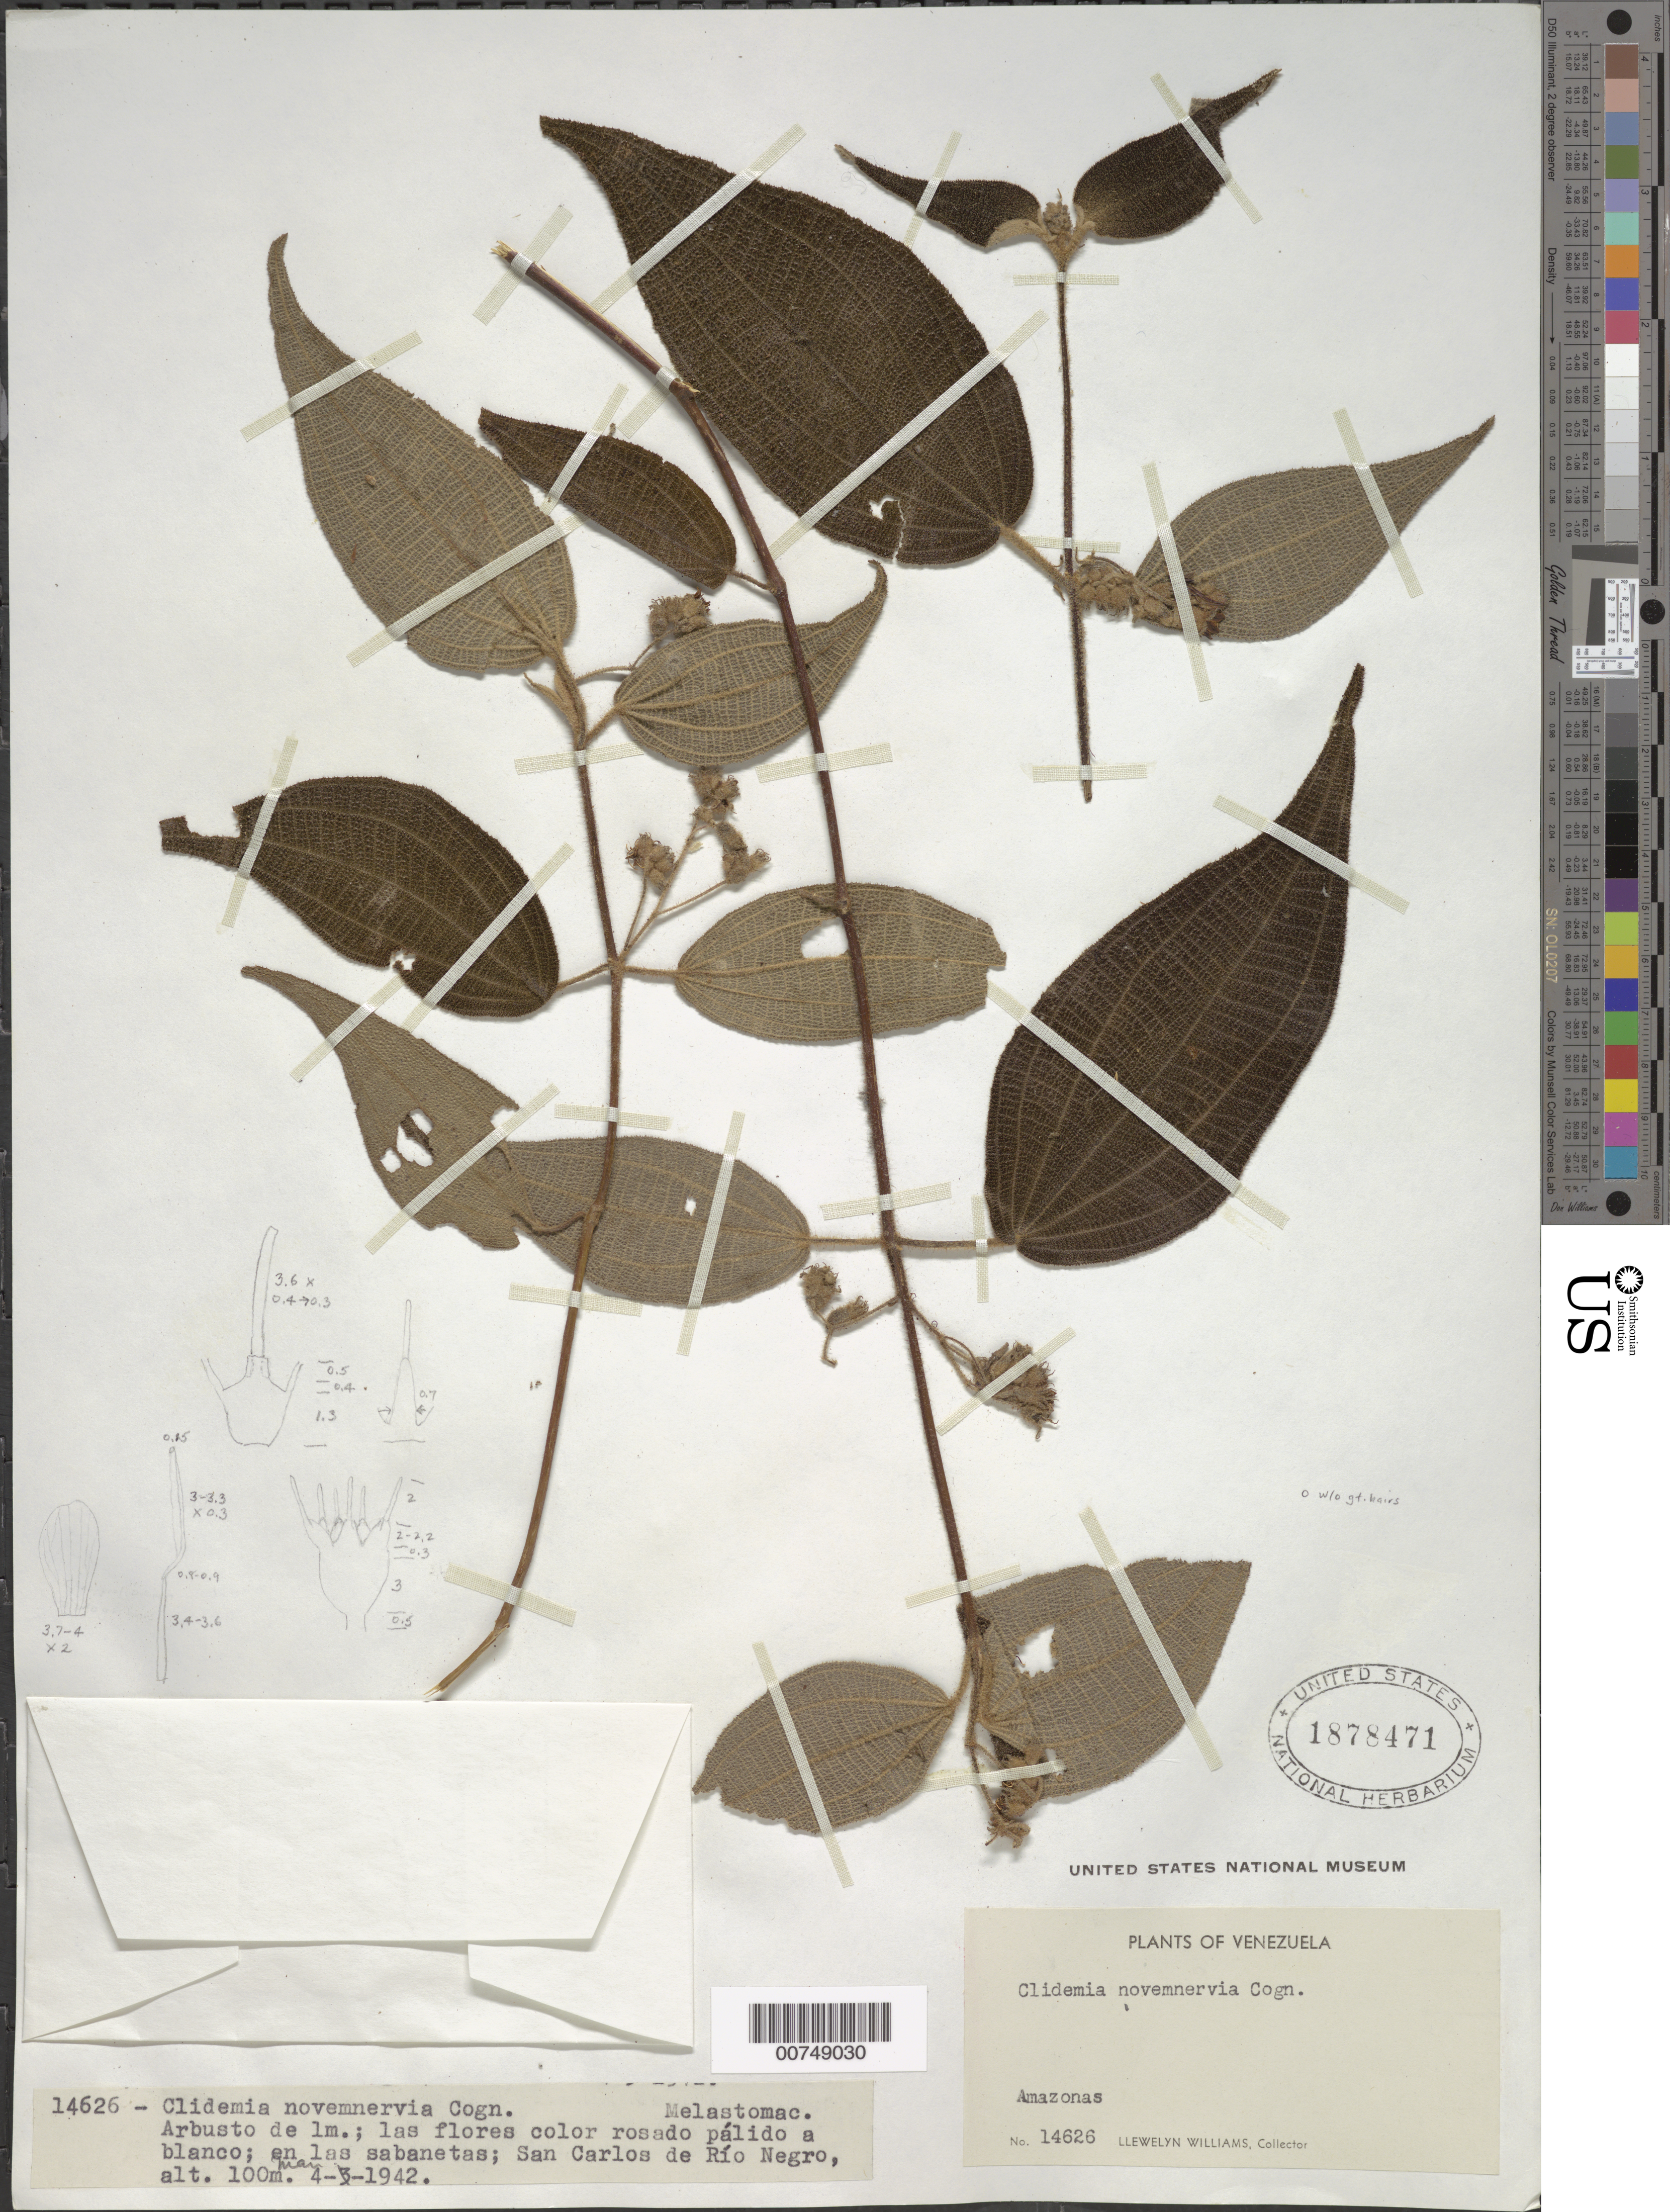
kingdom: Plantae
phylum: Tracheophyta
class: Magnoliopsida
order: Myrtales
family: Melastomataceae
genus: Clidemia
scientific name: Clidemia novemnervia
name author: (DC.) Triana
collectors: Ll. Williams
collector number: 14626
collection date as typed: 4-Mar-42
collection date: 1942-03-04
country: Venezuela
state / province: Amazonas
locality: San Carlos de Río Negro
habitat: Sabanetas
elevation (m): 100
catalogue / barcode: US 1878471